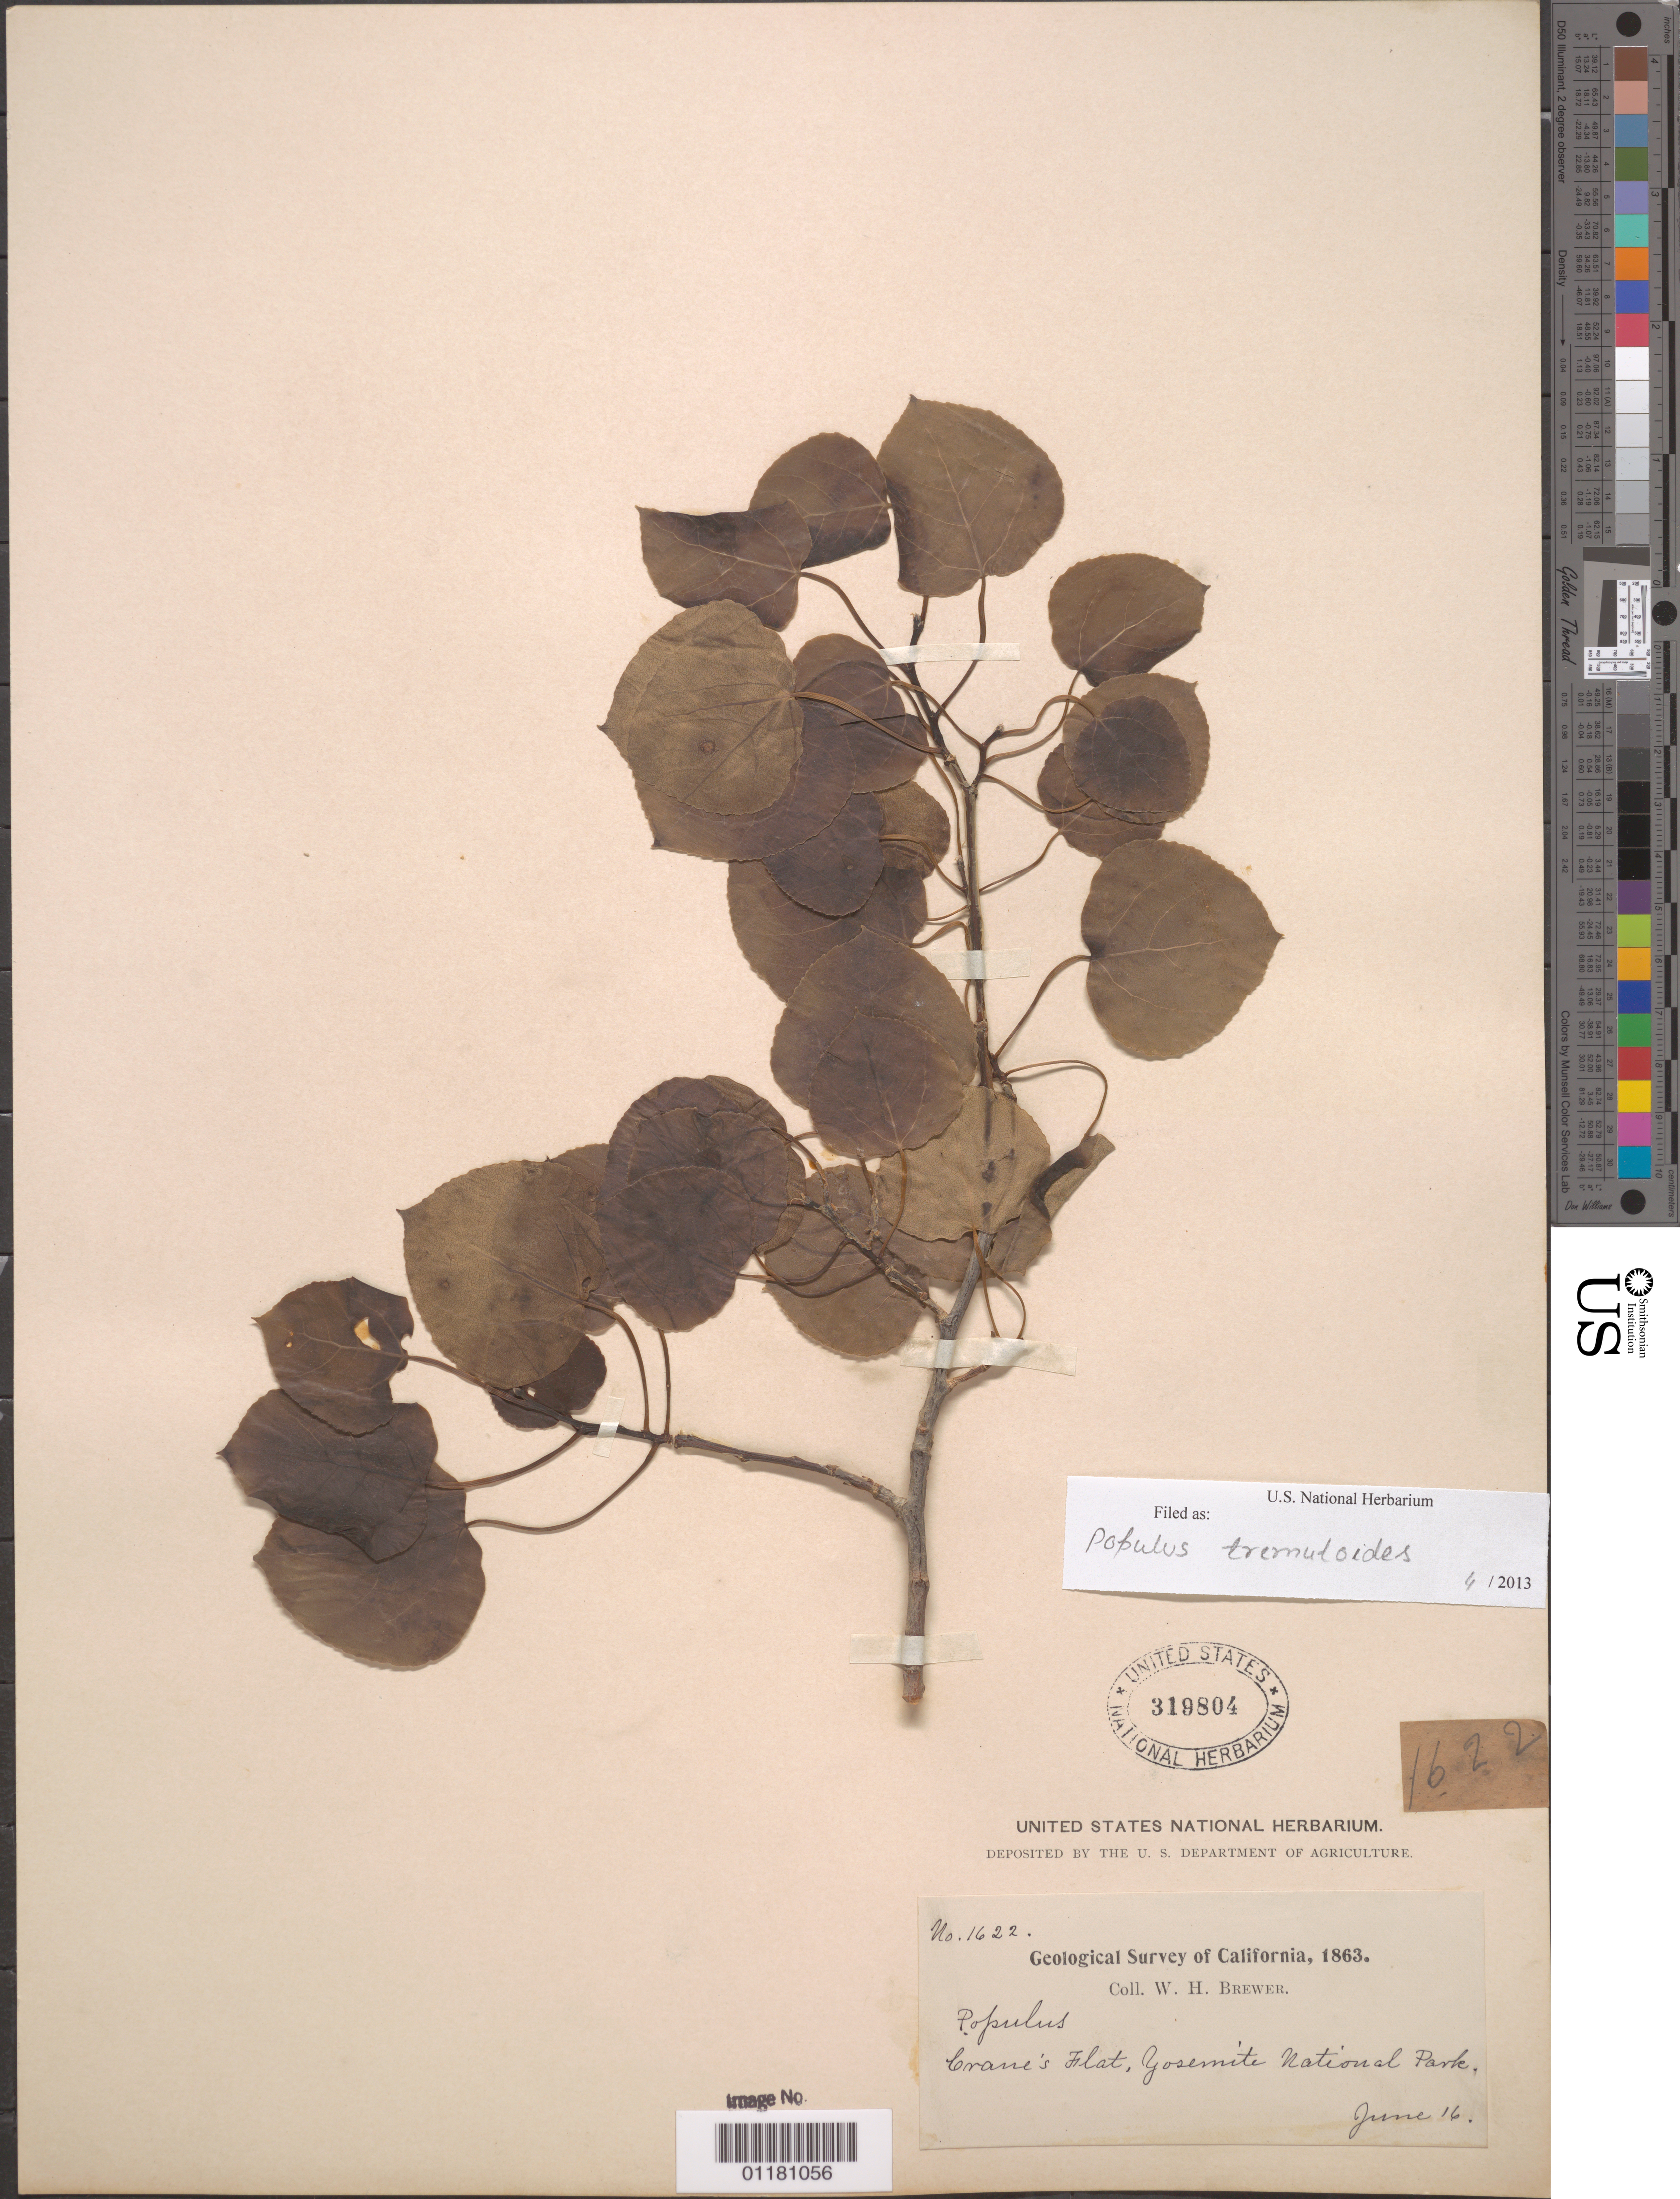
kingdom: Plantae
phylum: Tracheophyta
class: Magnoliopsida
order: Malpighiales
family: Salicaceae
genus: Populus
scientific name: Populus tremuloides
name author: Michx.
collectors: W. H. Brewer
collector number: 1622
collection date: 1863-06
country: United States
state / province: California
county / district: Mariposa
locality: Crane's Flat, Yosemite National Park.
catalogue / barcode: US 319804